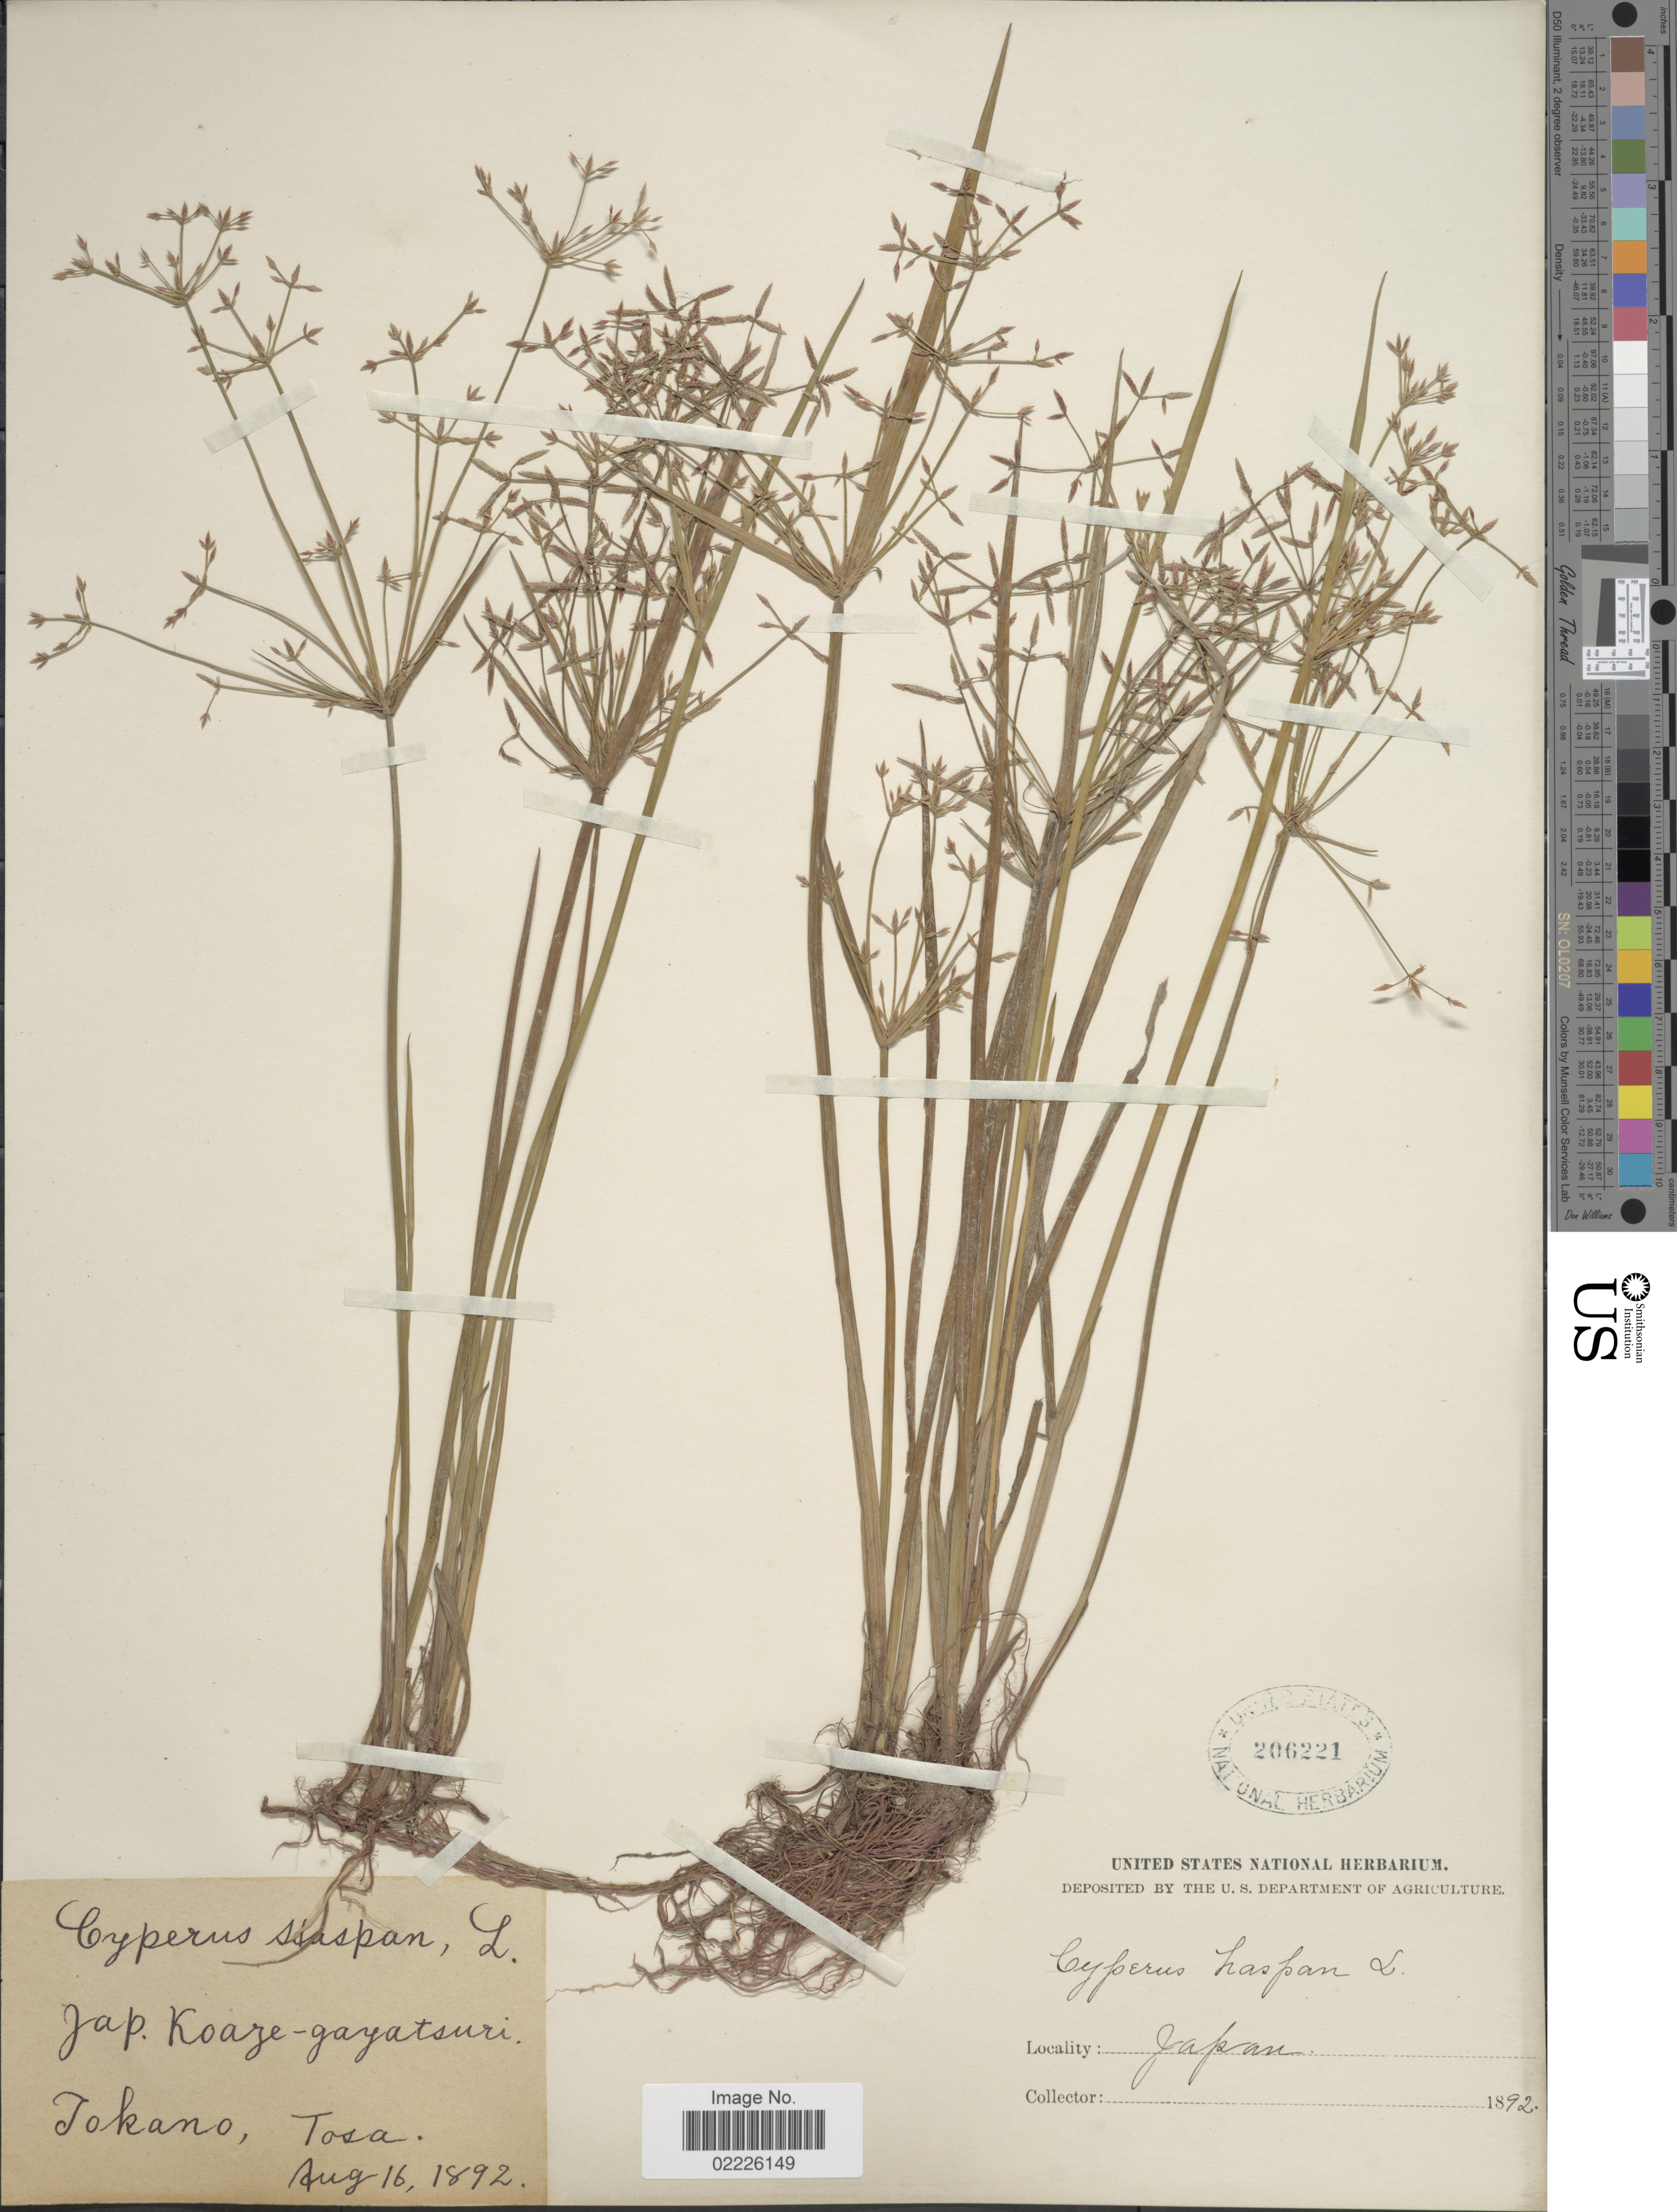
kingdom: Plantae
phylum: Tracheophyta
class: Liliopsida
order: Poales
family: Cyperaceae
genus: Cyperus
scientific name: Cyperus haspan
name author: L.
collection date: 1892-08-16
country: Japan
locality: Jap. Koaze-gayatsuri, Tokano, Tosa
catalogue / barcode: US 206221